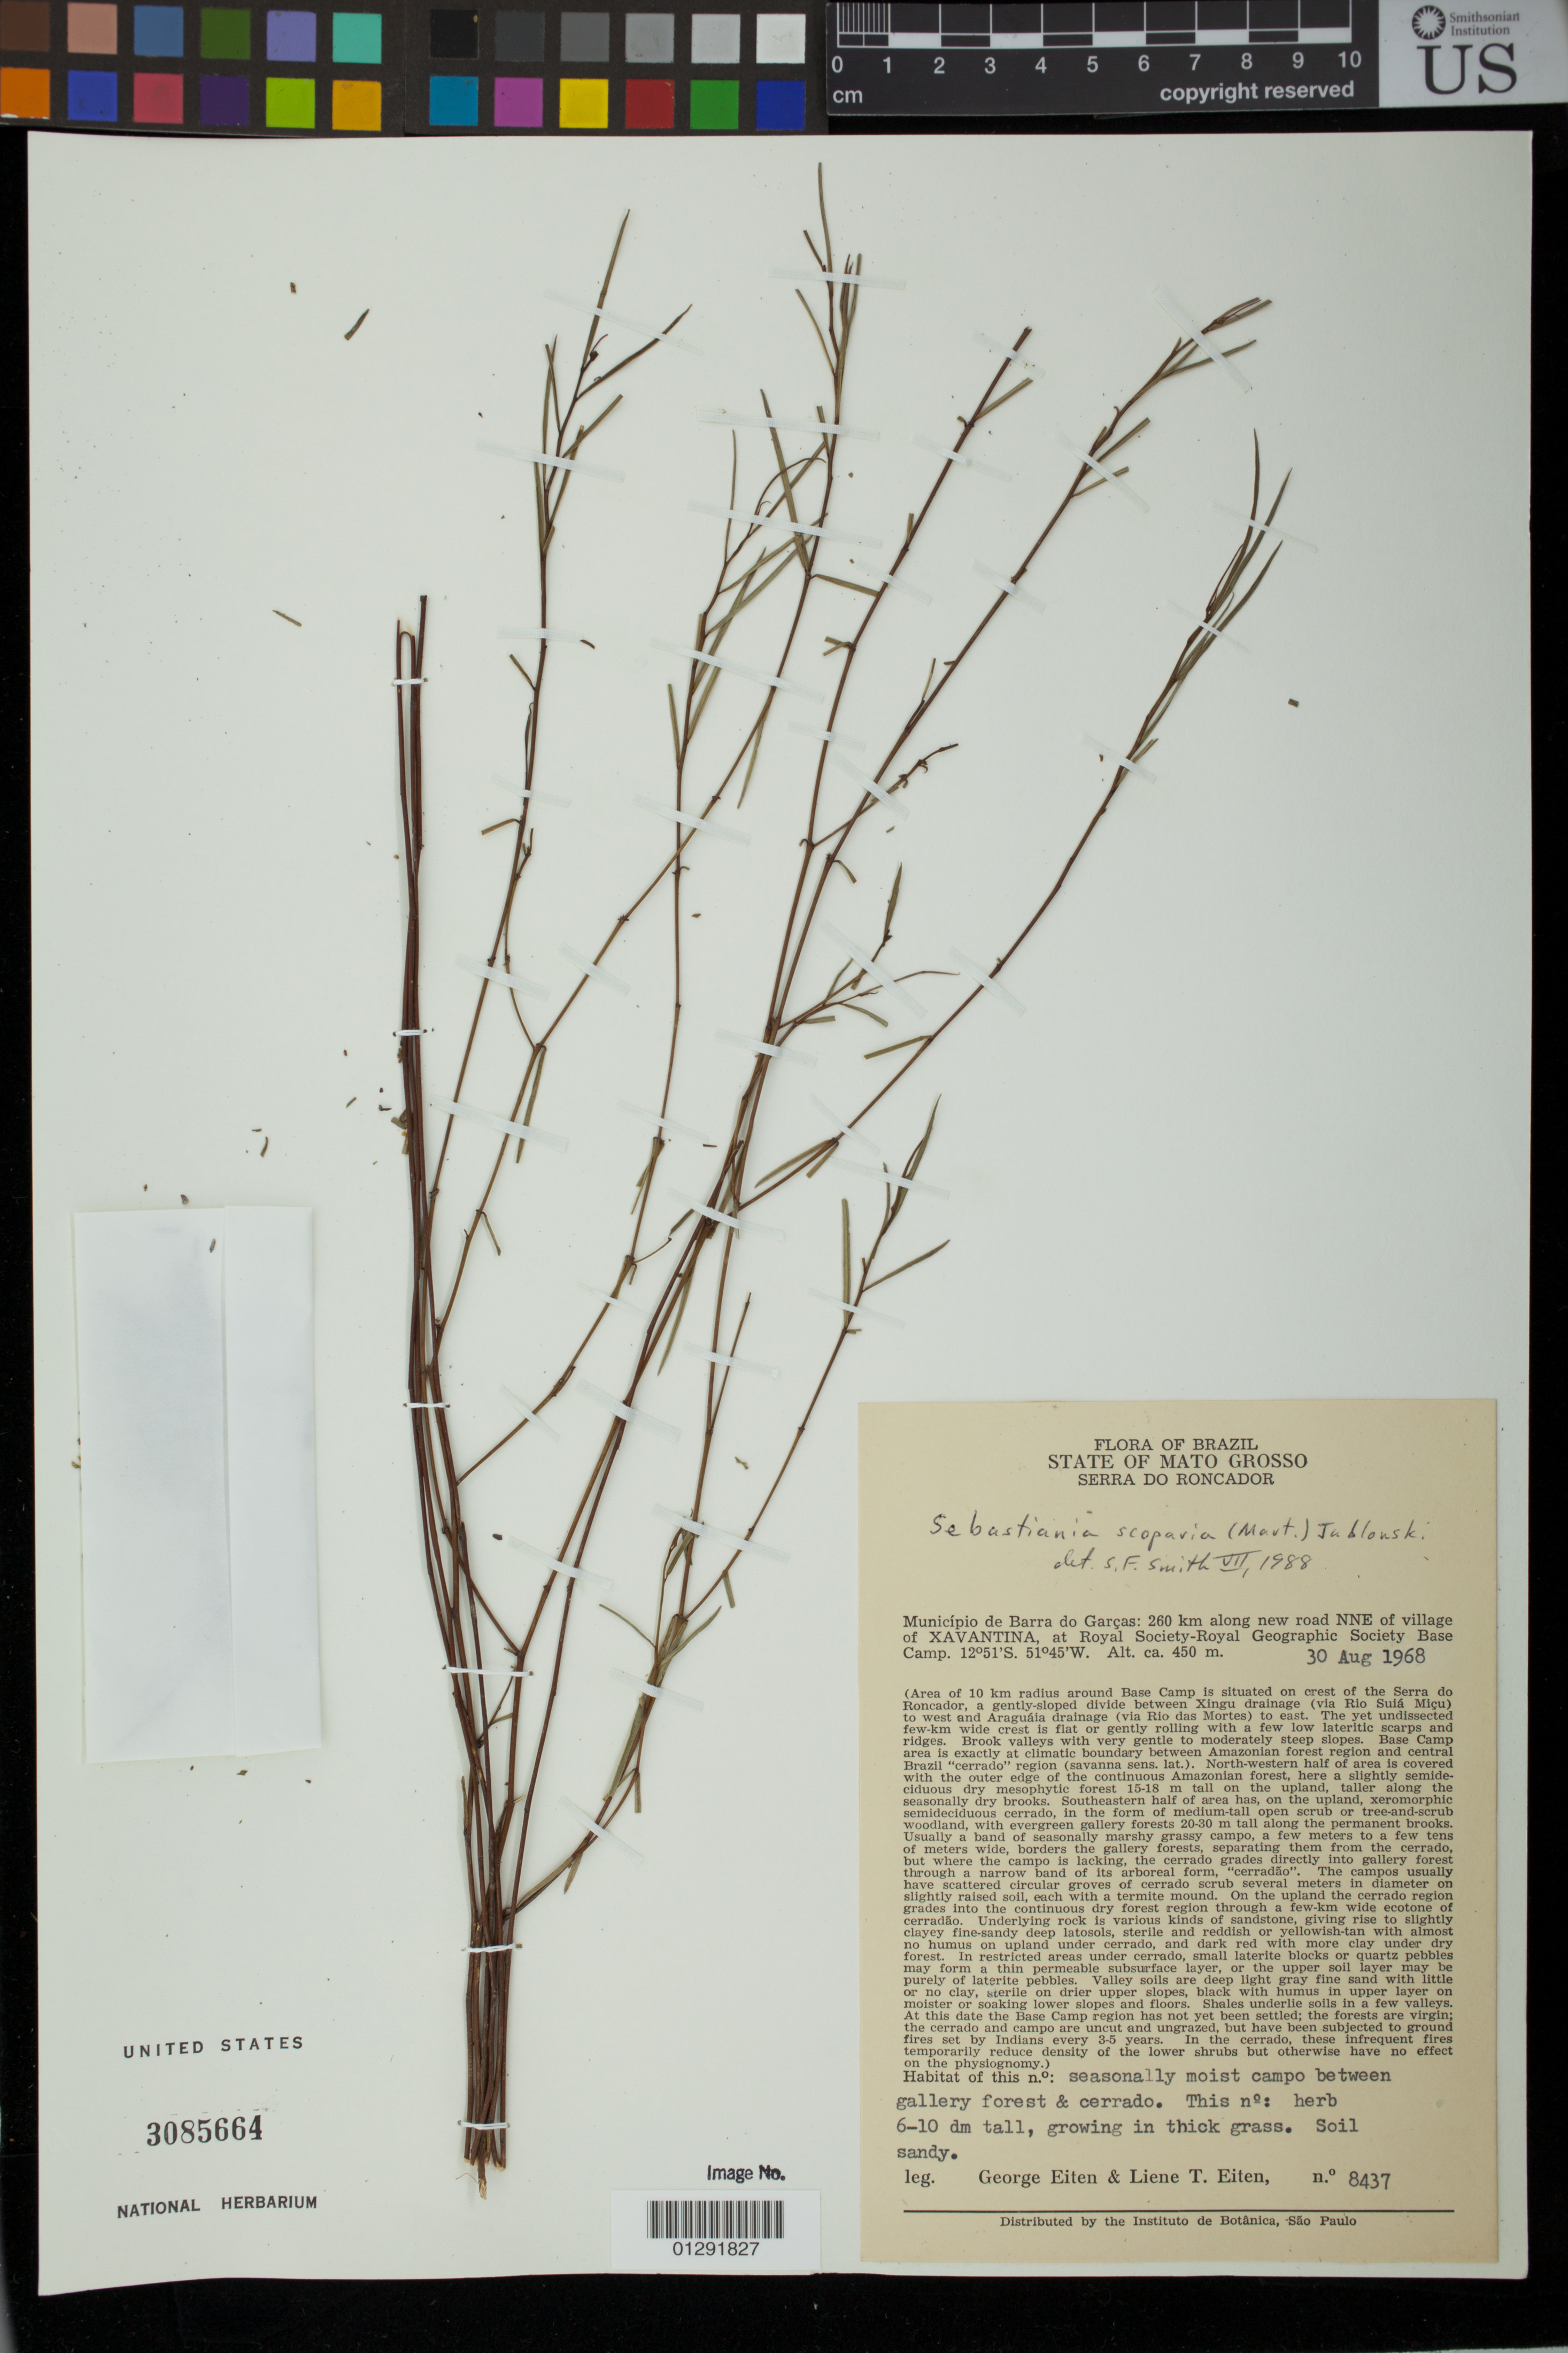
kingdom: Plantae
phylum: Tracheophyta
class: Magnoliopsida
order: Malpighiales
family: Euphorbiaceae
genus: Sebastiania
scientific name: Sebastiania scoparia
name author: (Mart.) Jablonski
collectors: G. Eiten & L. T. Eiten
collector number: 8437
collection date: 1968-08-30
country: Brazil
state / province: Mato Grosso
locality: Municipio de Barra do Garcas: 260 km. along new road NNE of village of Xavantina, at Royal Society-Royal Geographic Society Base Camp.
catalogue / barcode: US 3085664